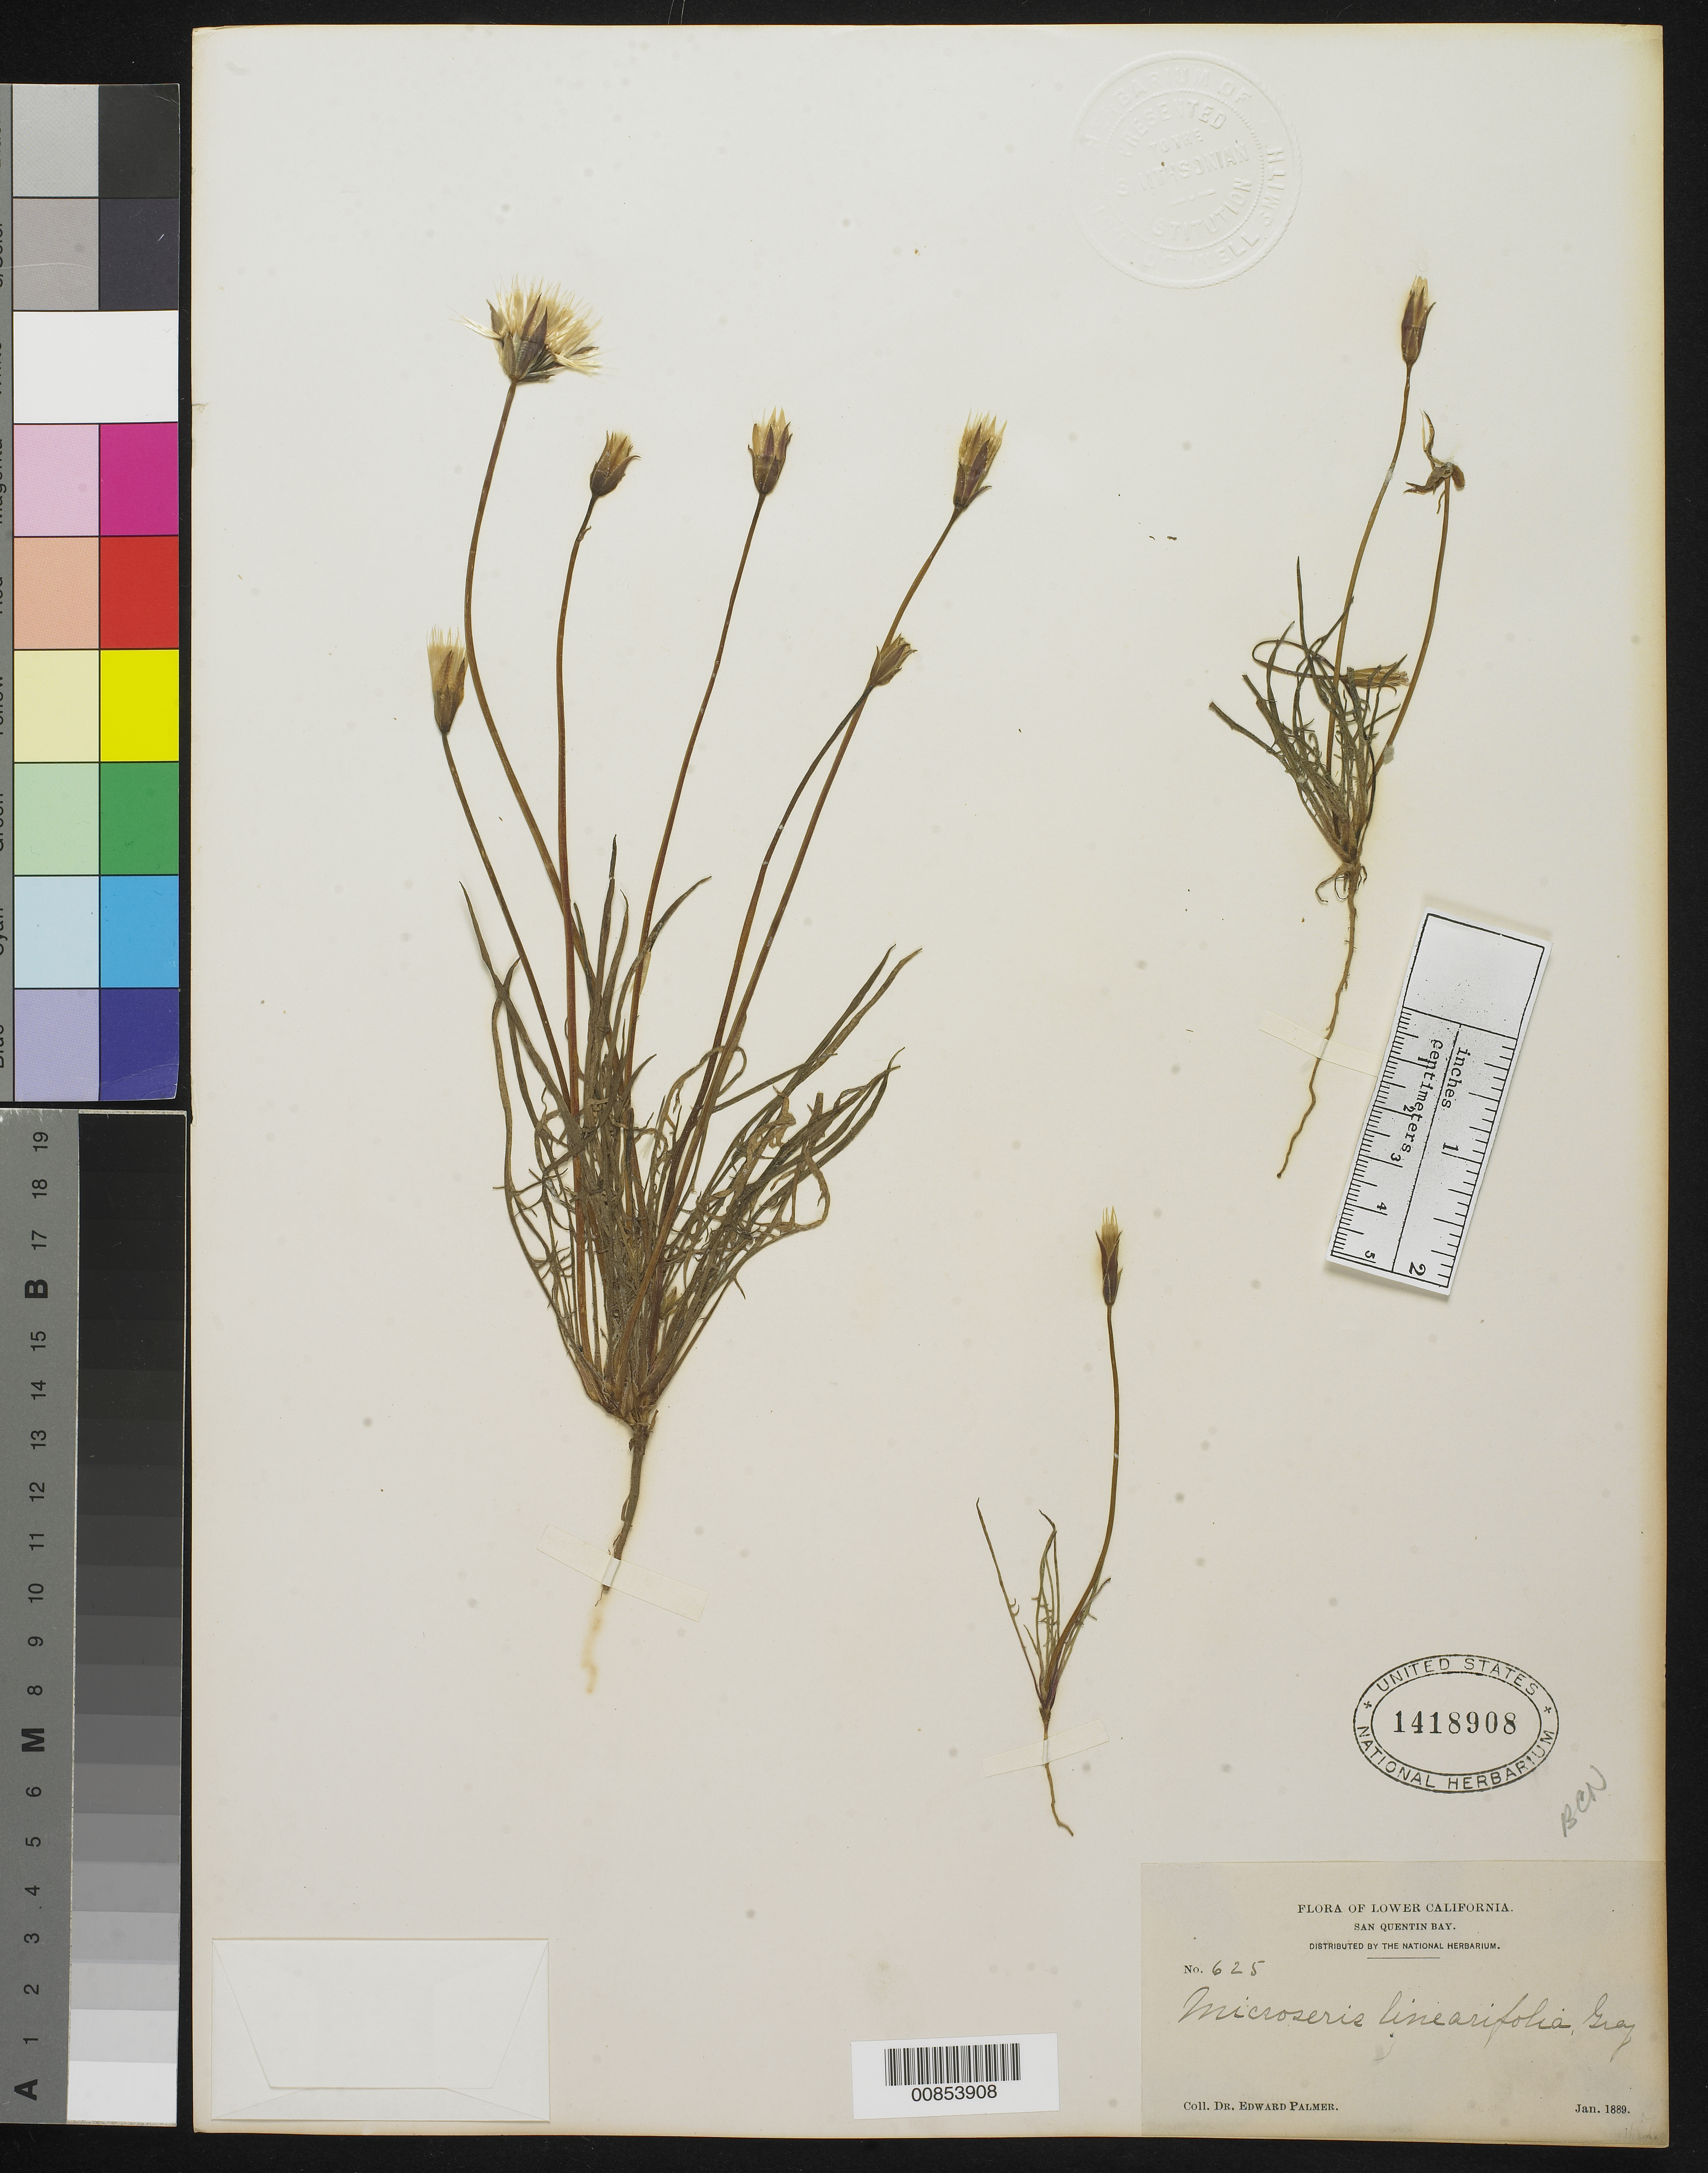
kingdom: Plantae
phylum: Tracheophyta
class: Magnoliopsida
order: Asterales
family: Asteraceae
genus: Uropappus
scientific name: Uropappus lindleyi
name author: (DC.) Nutt.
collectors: E. Palmer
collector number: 625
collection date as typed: Jan 1889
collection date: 1889-01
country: Mexico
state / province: Baja California Norte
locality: San Quentin Bay, Baja California.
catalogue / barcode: US 1418908